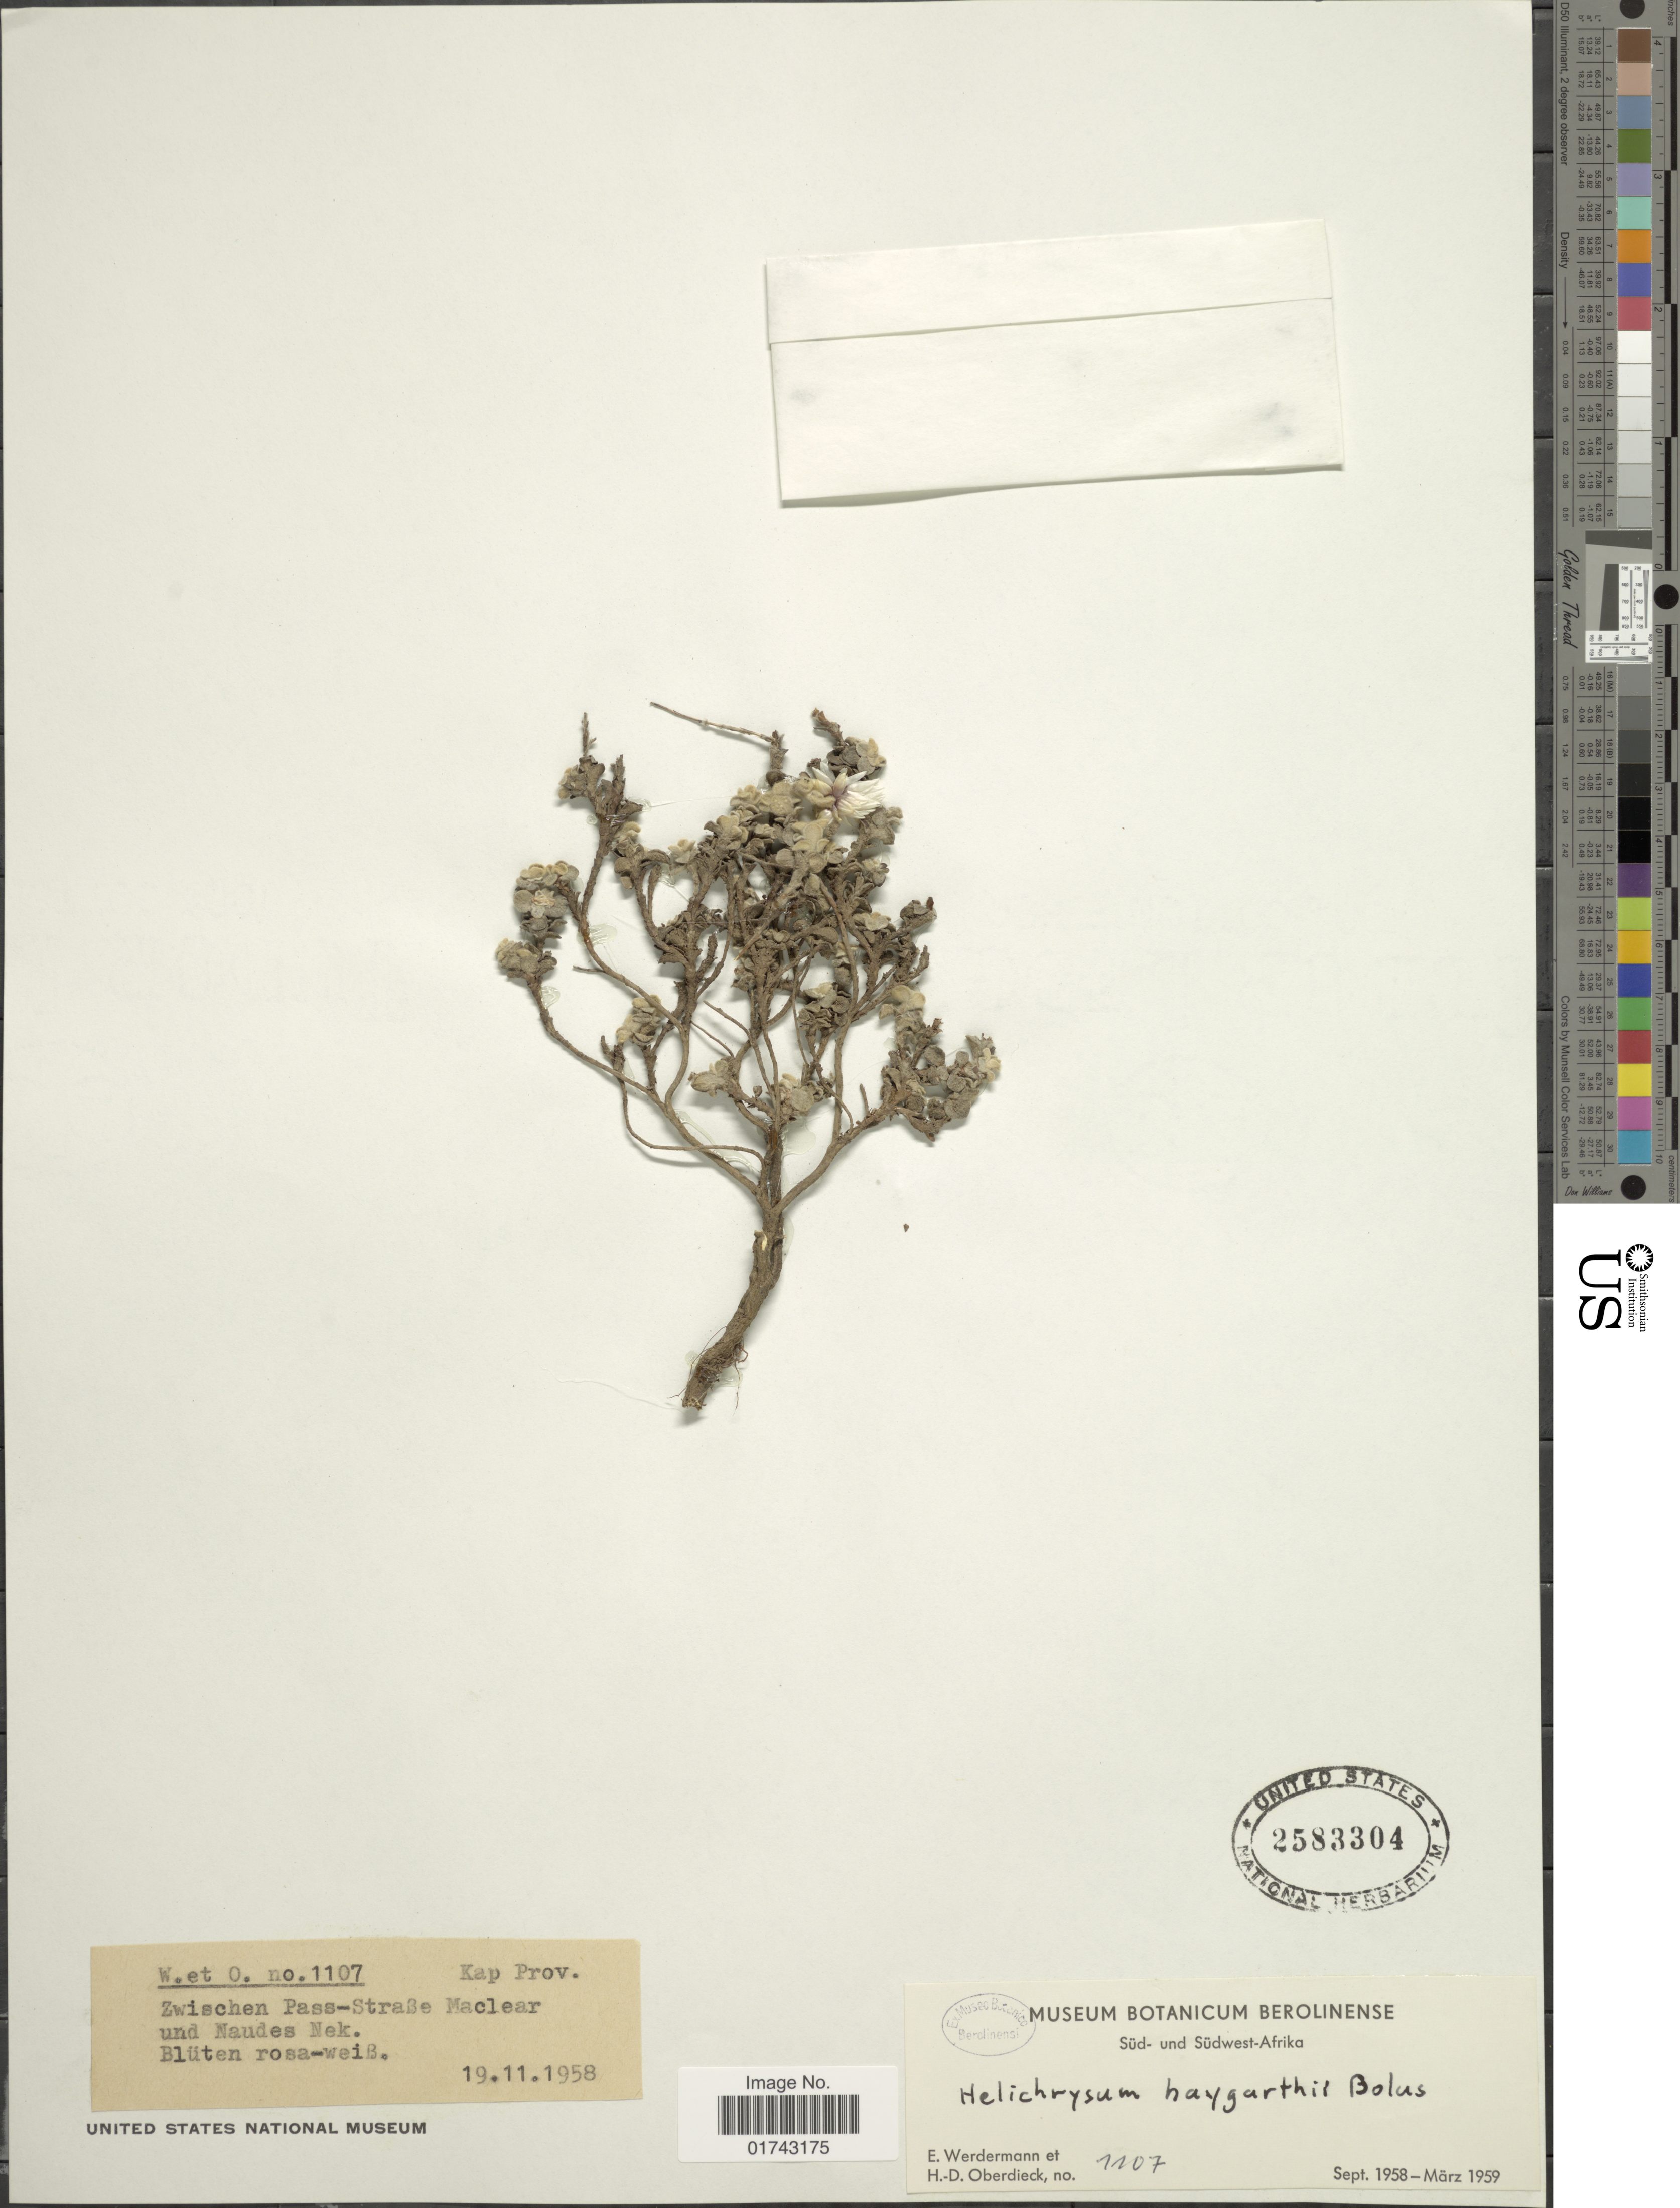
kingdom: Plantae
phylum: Tracheophyta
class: Magnoliopsida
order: Asterales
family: Asteraceae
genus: Helichrysum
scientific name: Helichrysum haygarthii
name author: Bolus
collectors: E. Werdermann & H. Oberdieck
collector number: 1207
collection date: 1958-11-19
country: South Africa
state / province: Eastern Cape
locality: Kap Prov., Zwischen Pass-Strasse Maclear und Naudes Nek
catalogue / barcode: US 2583304